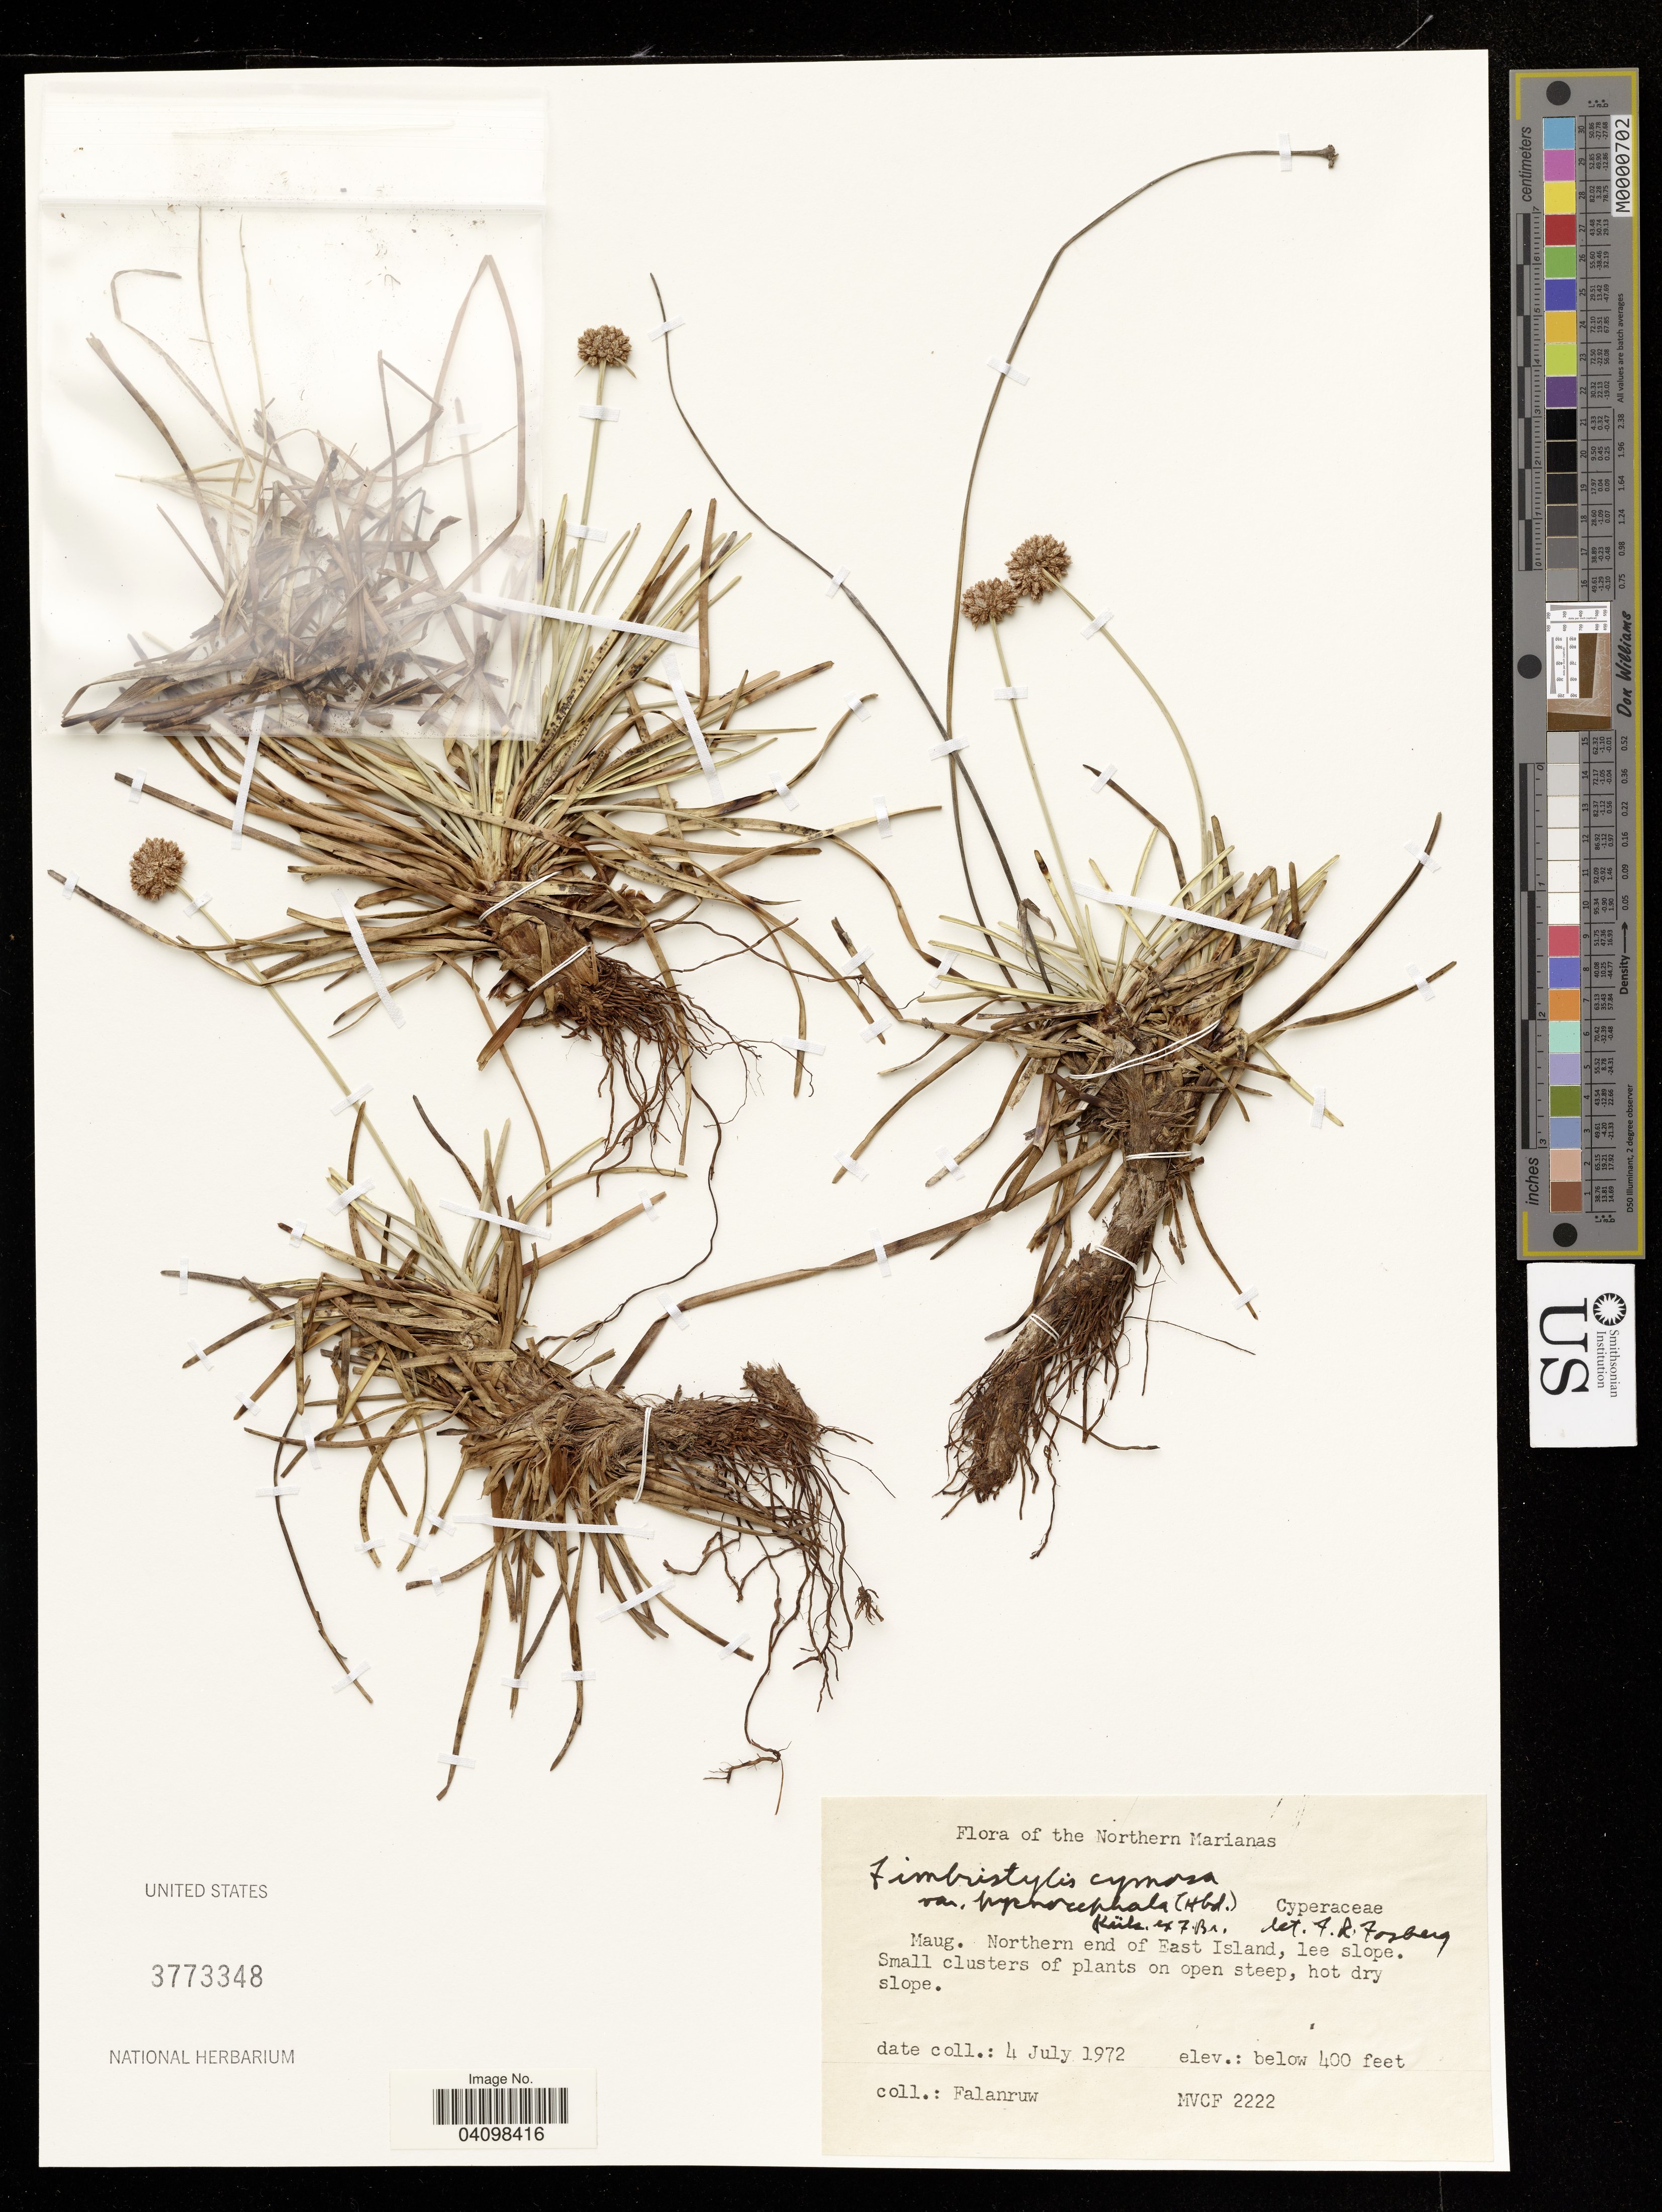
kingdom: Plantae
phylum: Tracheophyta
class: Liliopsida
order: Poales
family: Cyperaceae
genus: Fimbristylis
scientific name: Fimbristylis cymosa R.Br. var. pycnocephala (Hillebr.) T.Koyama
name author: (Hillebr.) T. Koyama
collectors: Falanruw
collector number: MVCF 2222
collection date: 1972-07-04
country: Northern Mariana Islands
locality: Maug. Northern end of East Island, lee slope.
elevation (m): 122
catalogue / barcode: US 3773348